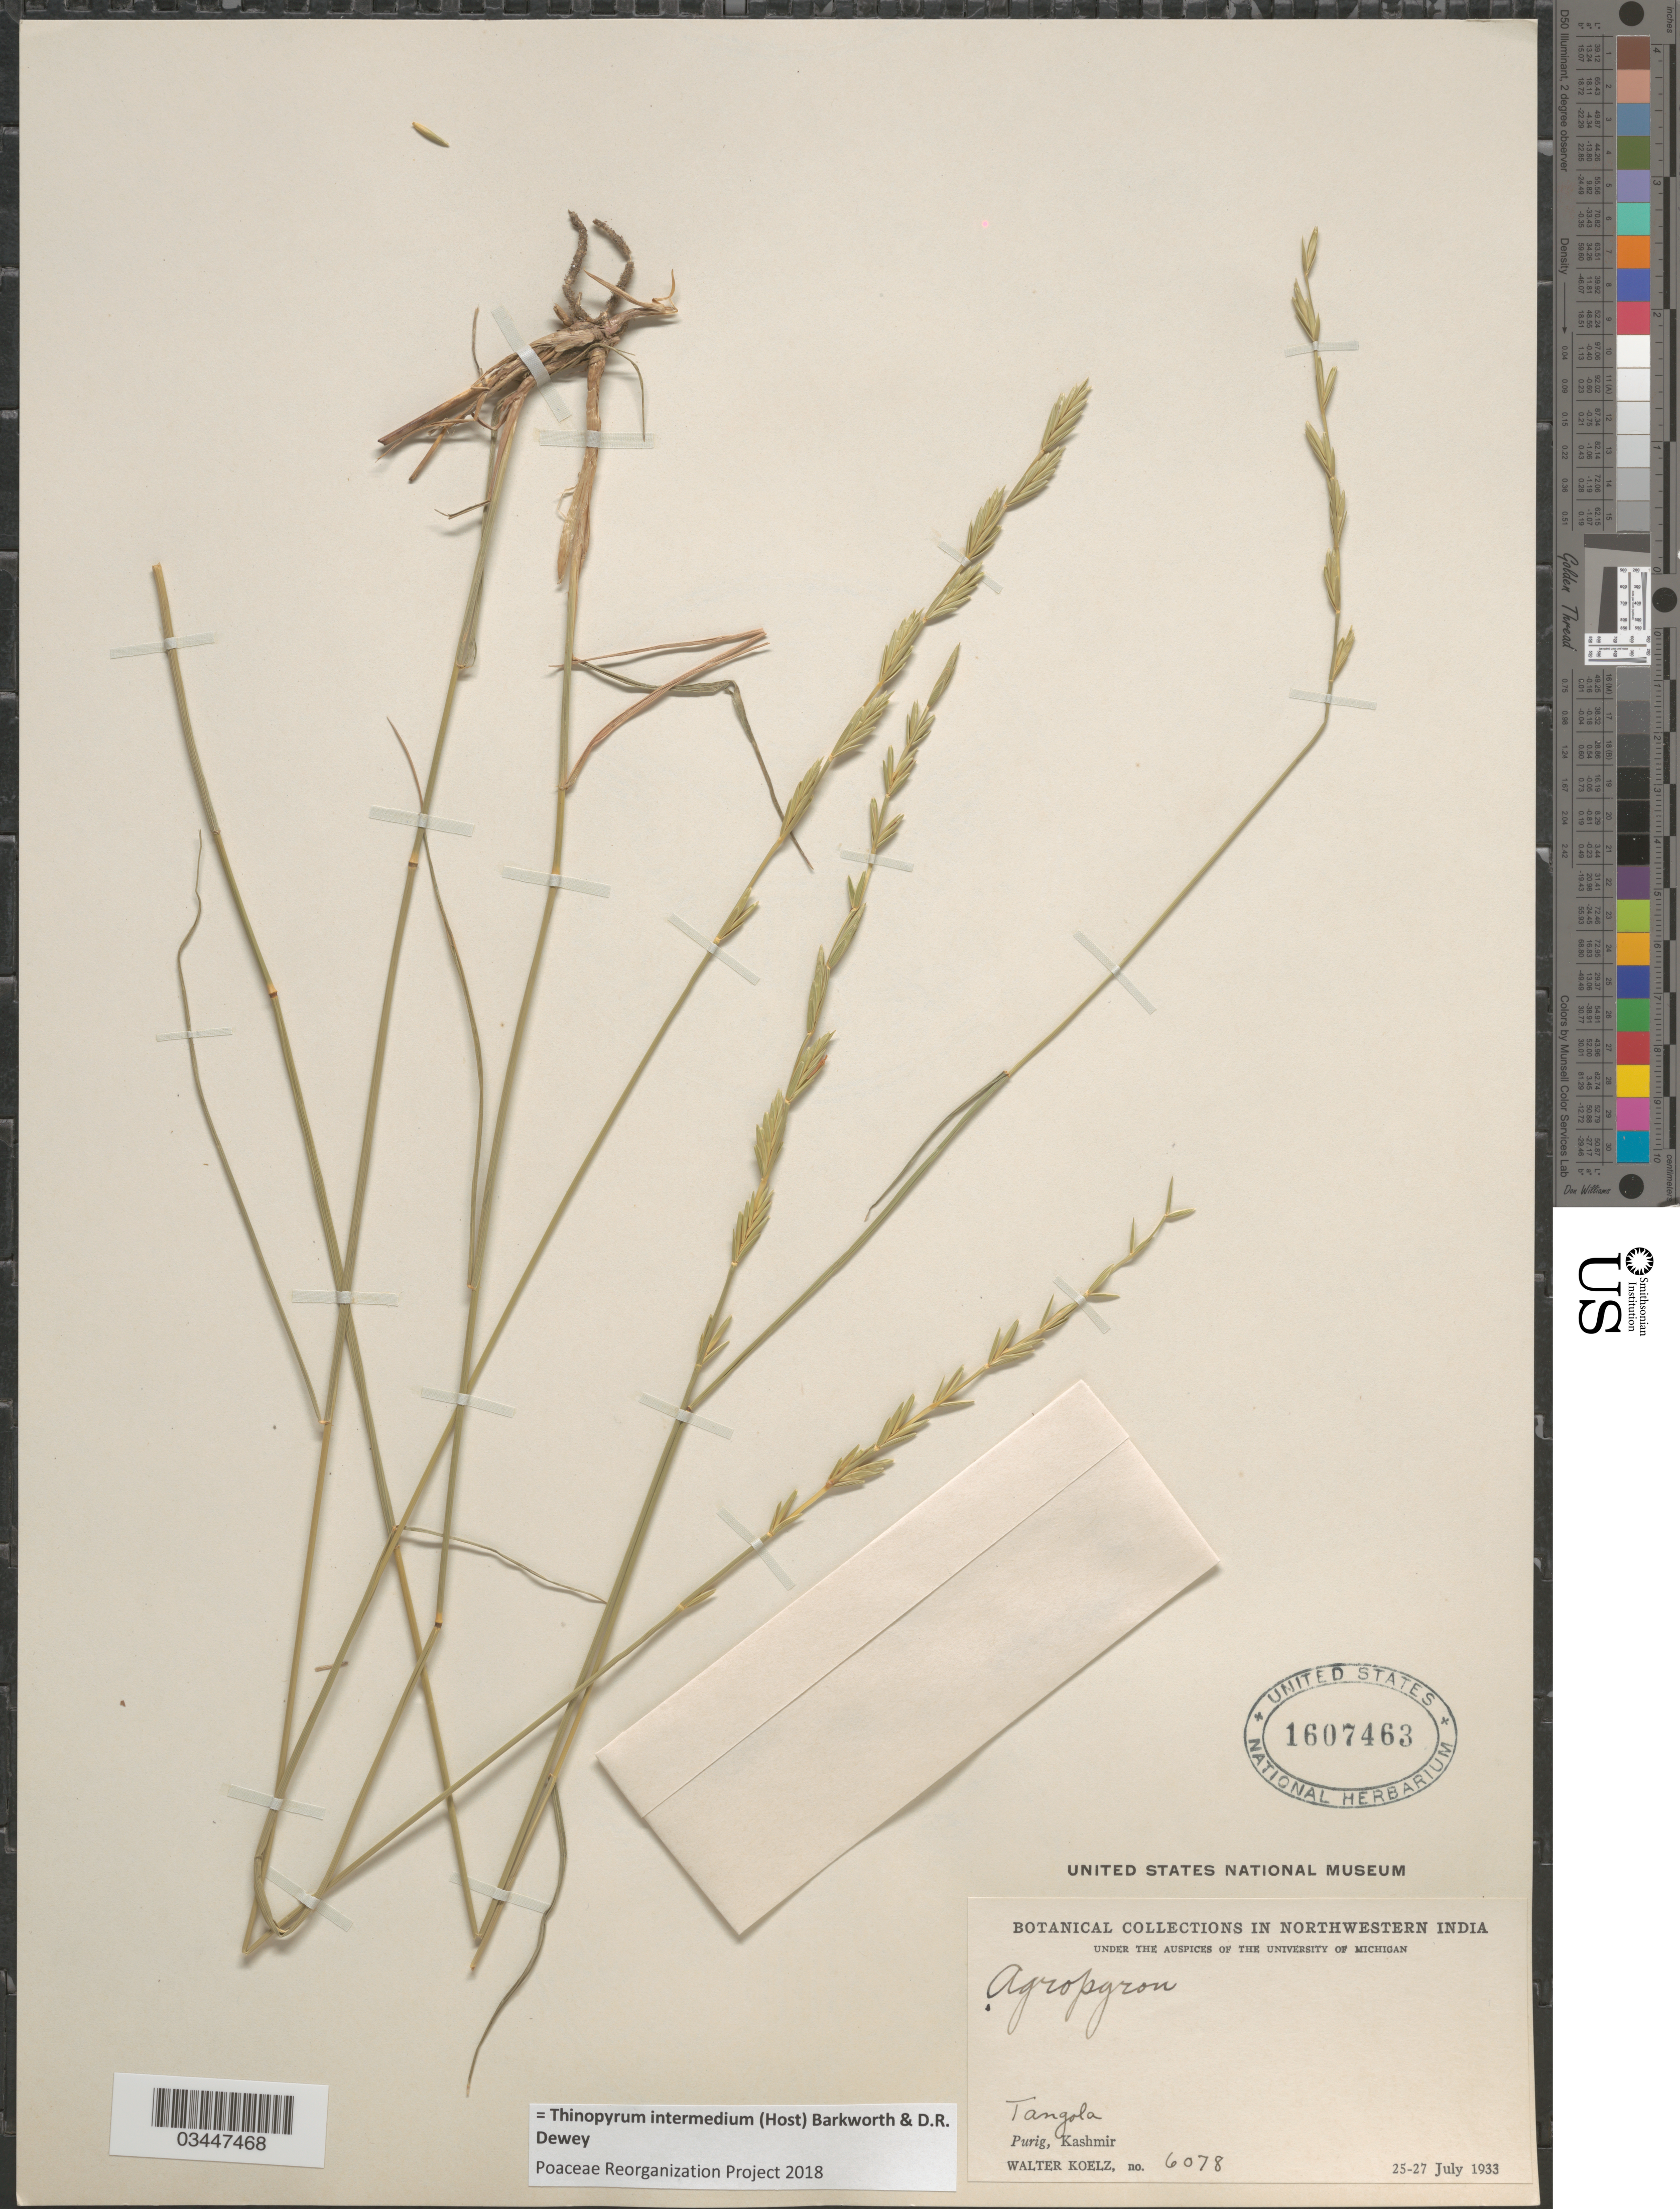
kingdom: Plantae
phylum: Tracheophyta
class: Liliopsida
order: Poales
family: Poaceae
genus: Thinopyrum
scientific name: Thinopyrum intermedium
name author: (Host) Barkworth & Dewey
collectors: W. N. Koelz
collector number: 6078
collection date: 1933-07-25/1933-07-27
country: India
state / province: Jammu and Kashmir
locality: Northwestern India. Tangola. Purig, Kashmir.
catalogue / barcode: US 1607463